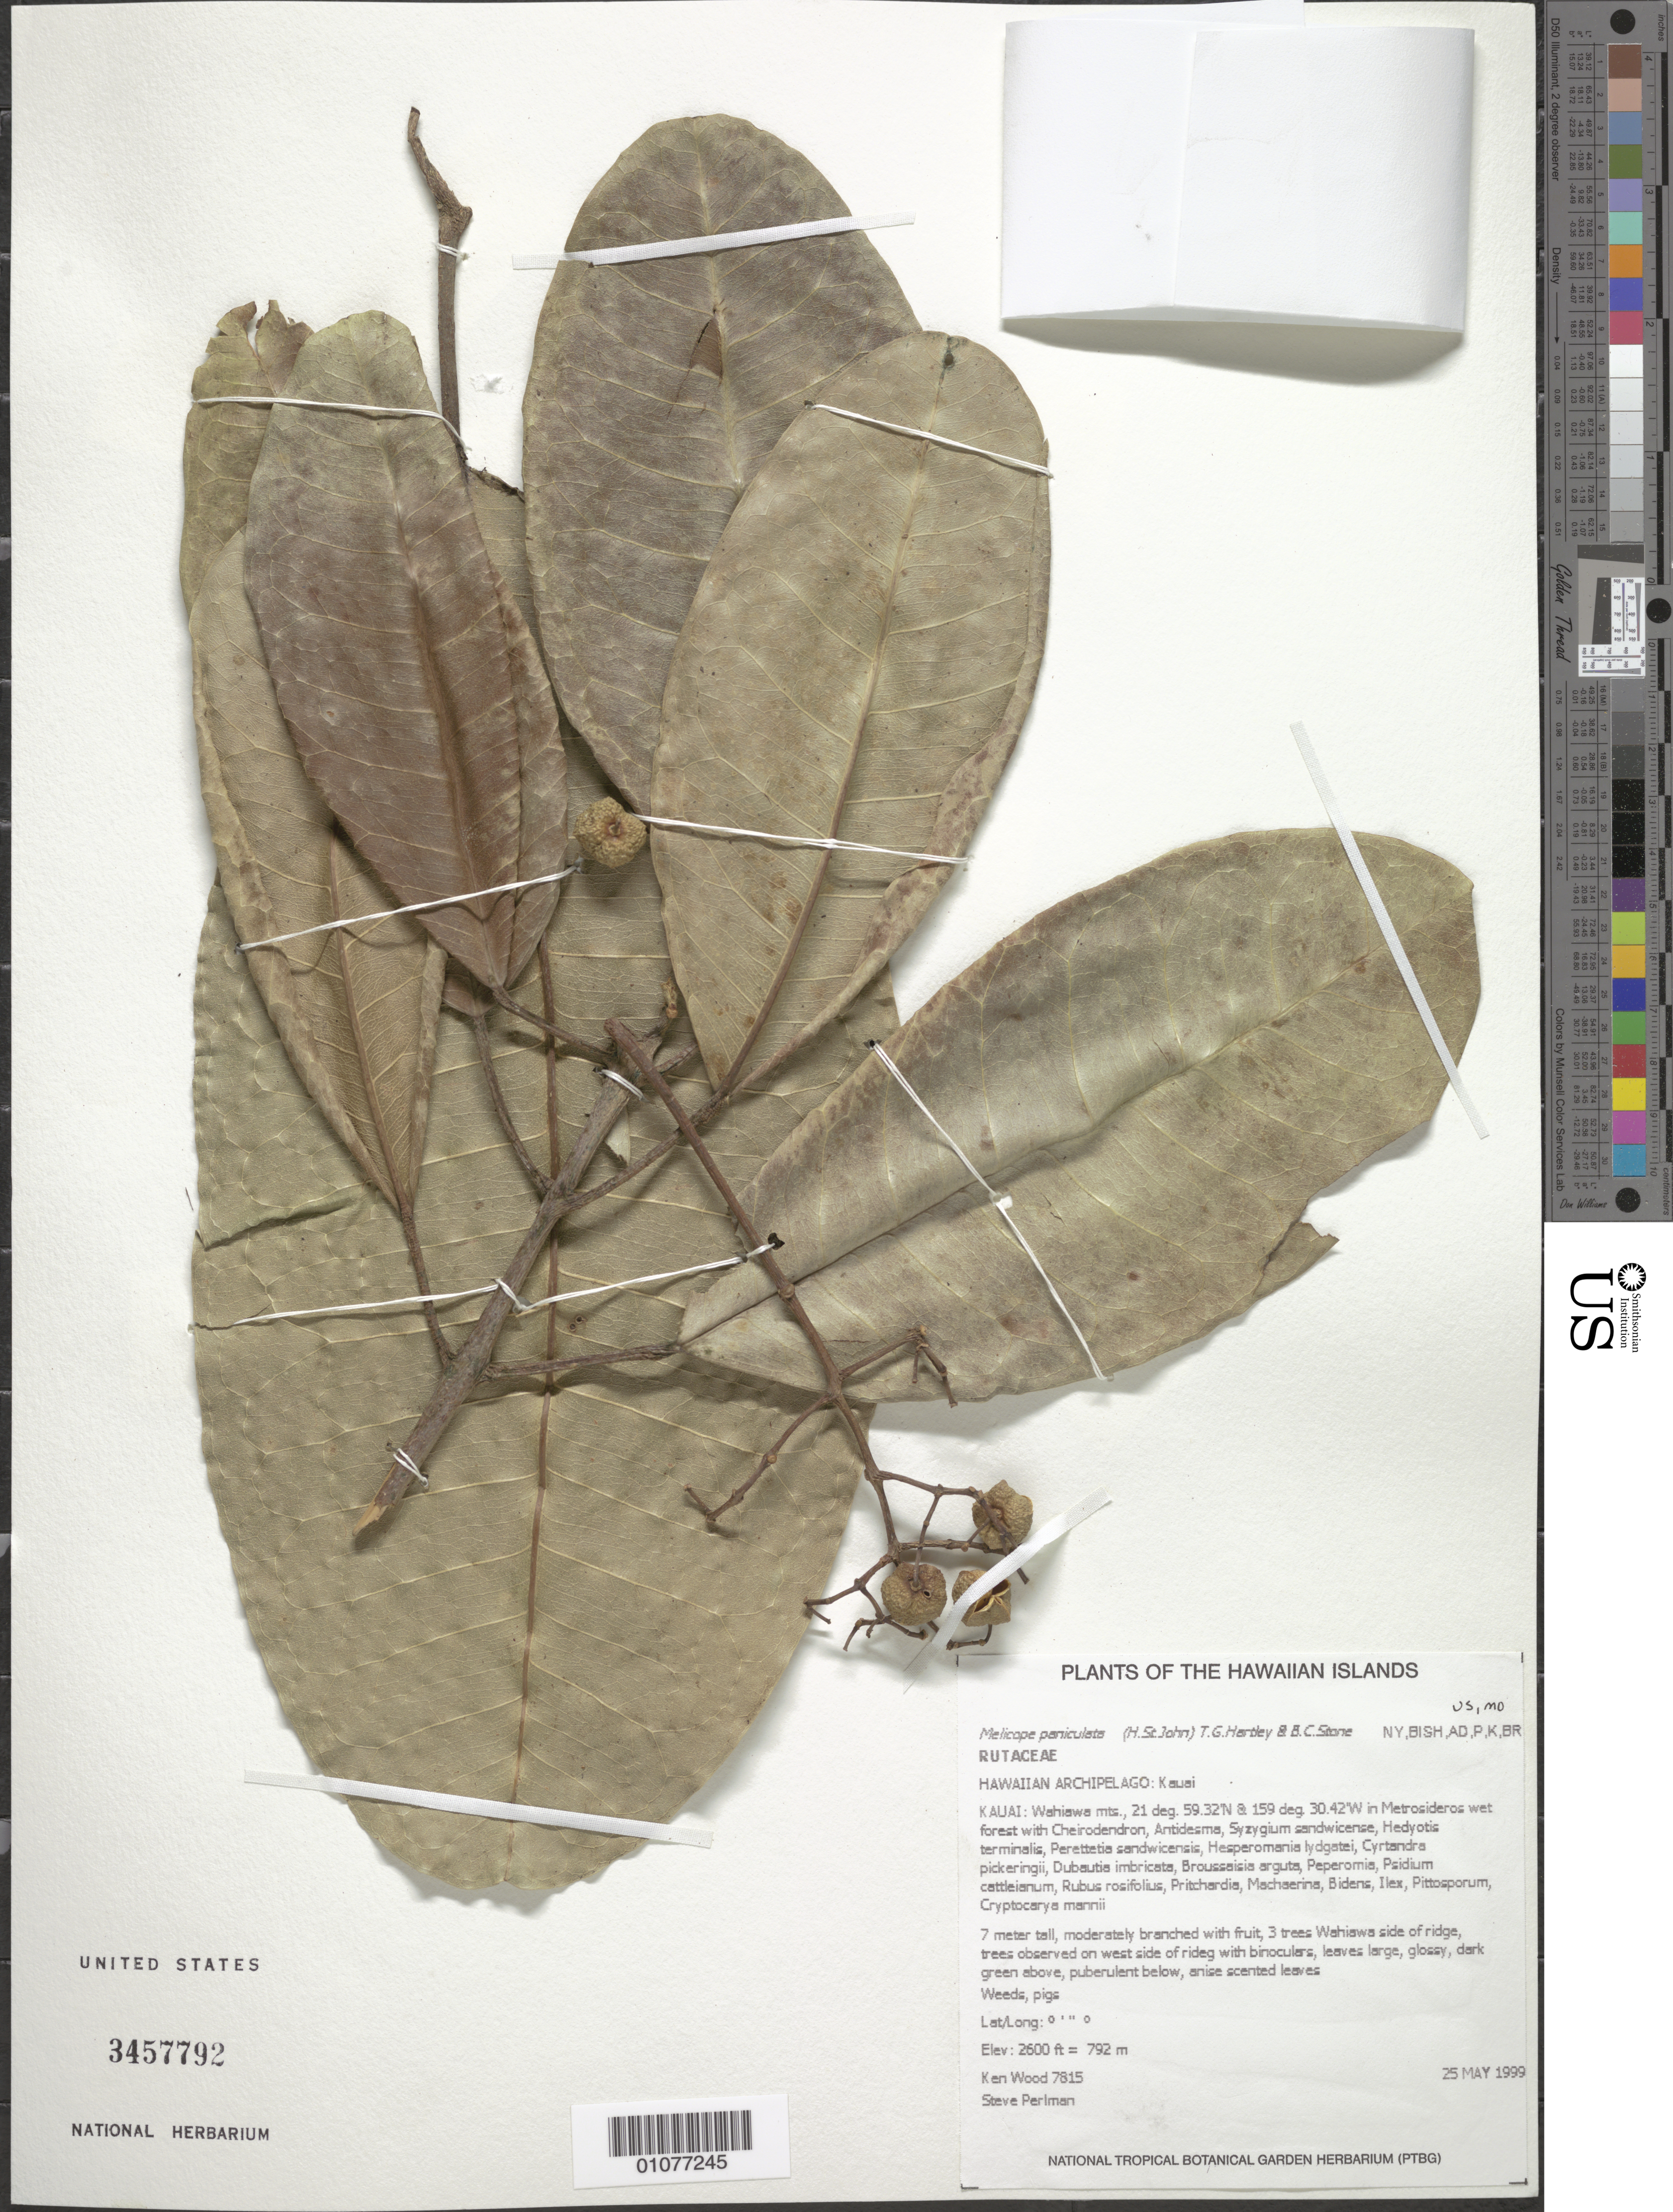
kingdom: Plantae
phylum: Tracheophyta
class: Magnoliopsida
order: Sapindales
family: Rutaceae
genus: Melicope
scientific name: Melicope peduncularis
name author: (H. Lév.) T.G. Hartley & B.C. Stone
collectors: K. R. Wood & S. P. Perlman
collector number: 7815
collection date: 1999-05-25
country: United States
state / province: Hawaii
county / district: Kaui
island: Kaua'i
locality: Wahiawa mts.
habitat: wet forest; weeds, pigs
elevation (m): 792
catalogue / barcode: US 3457792